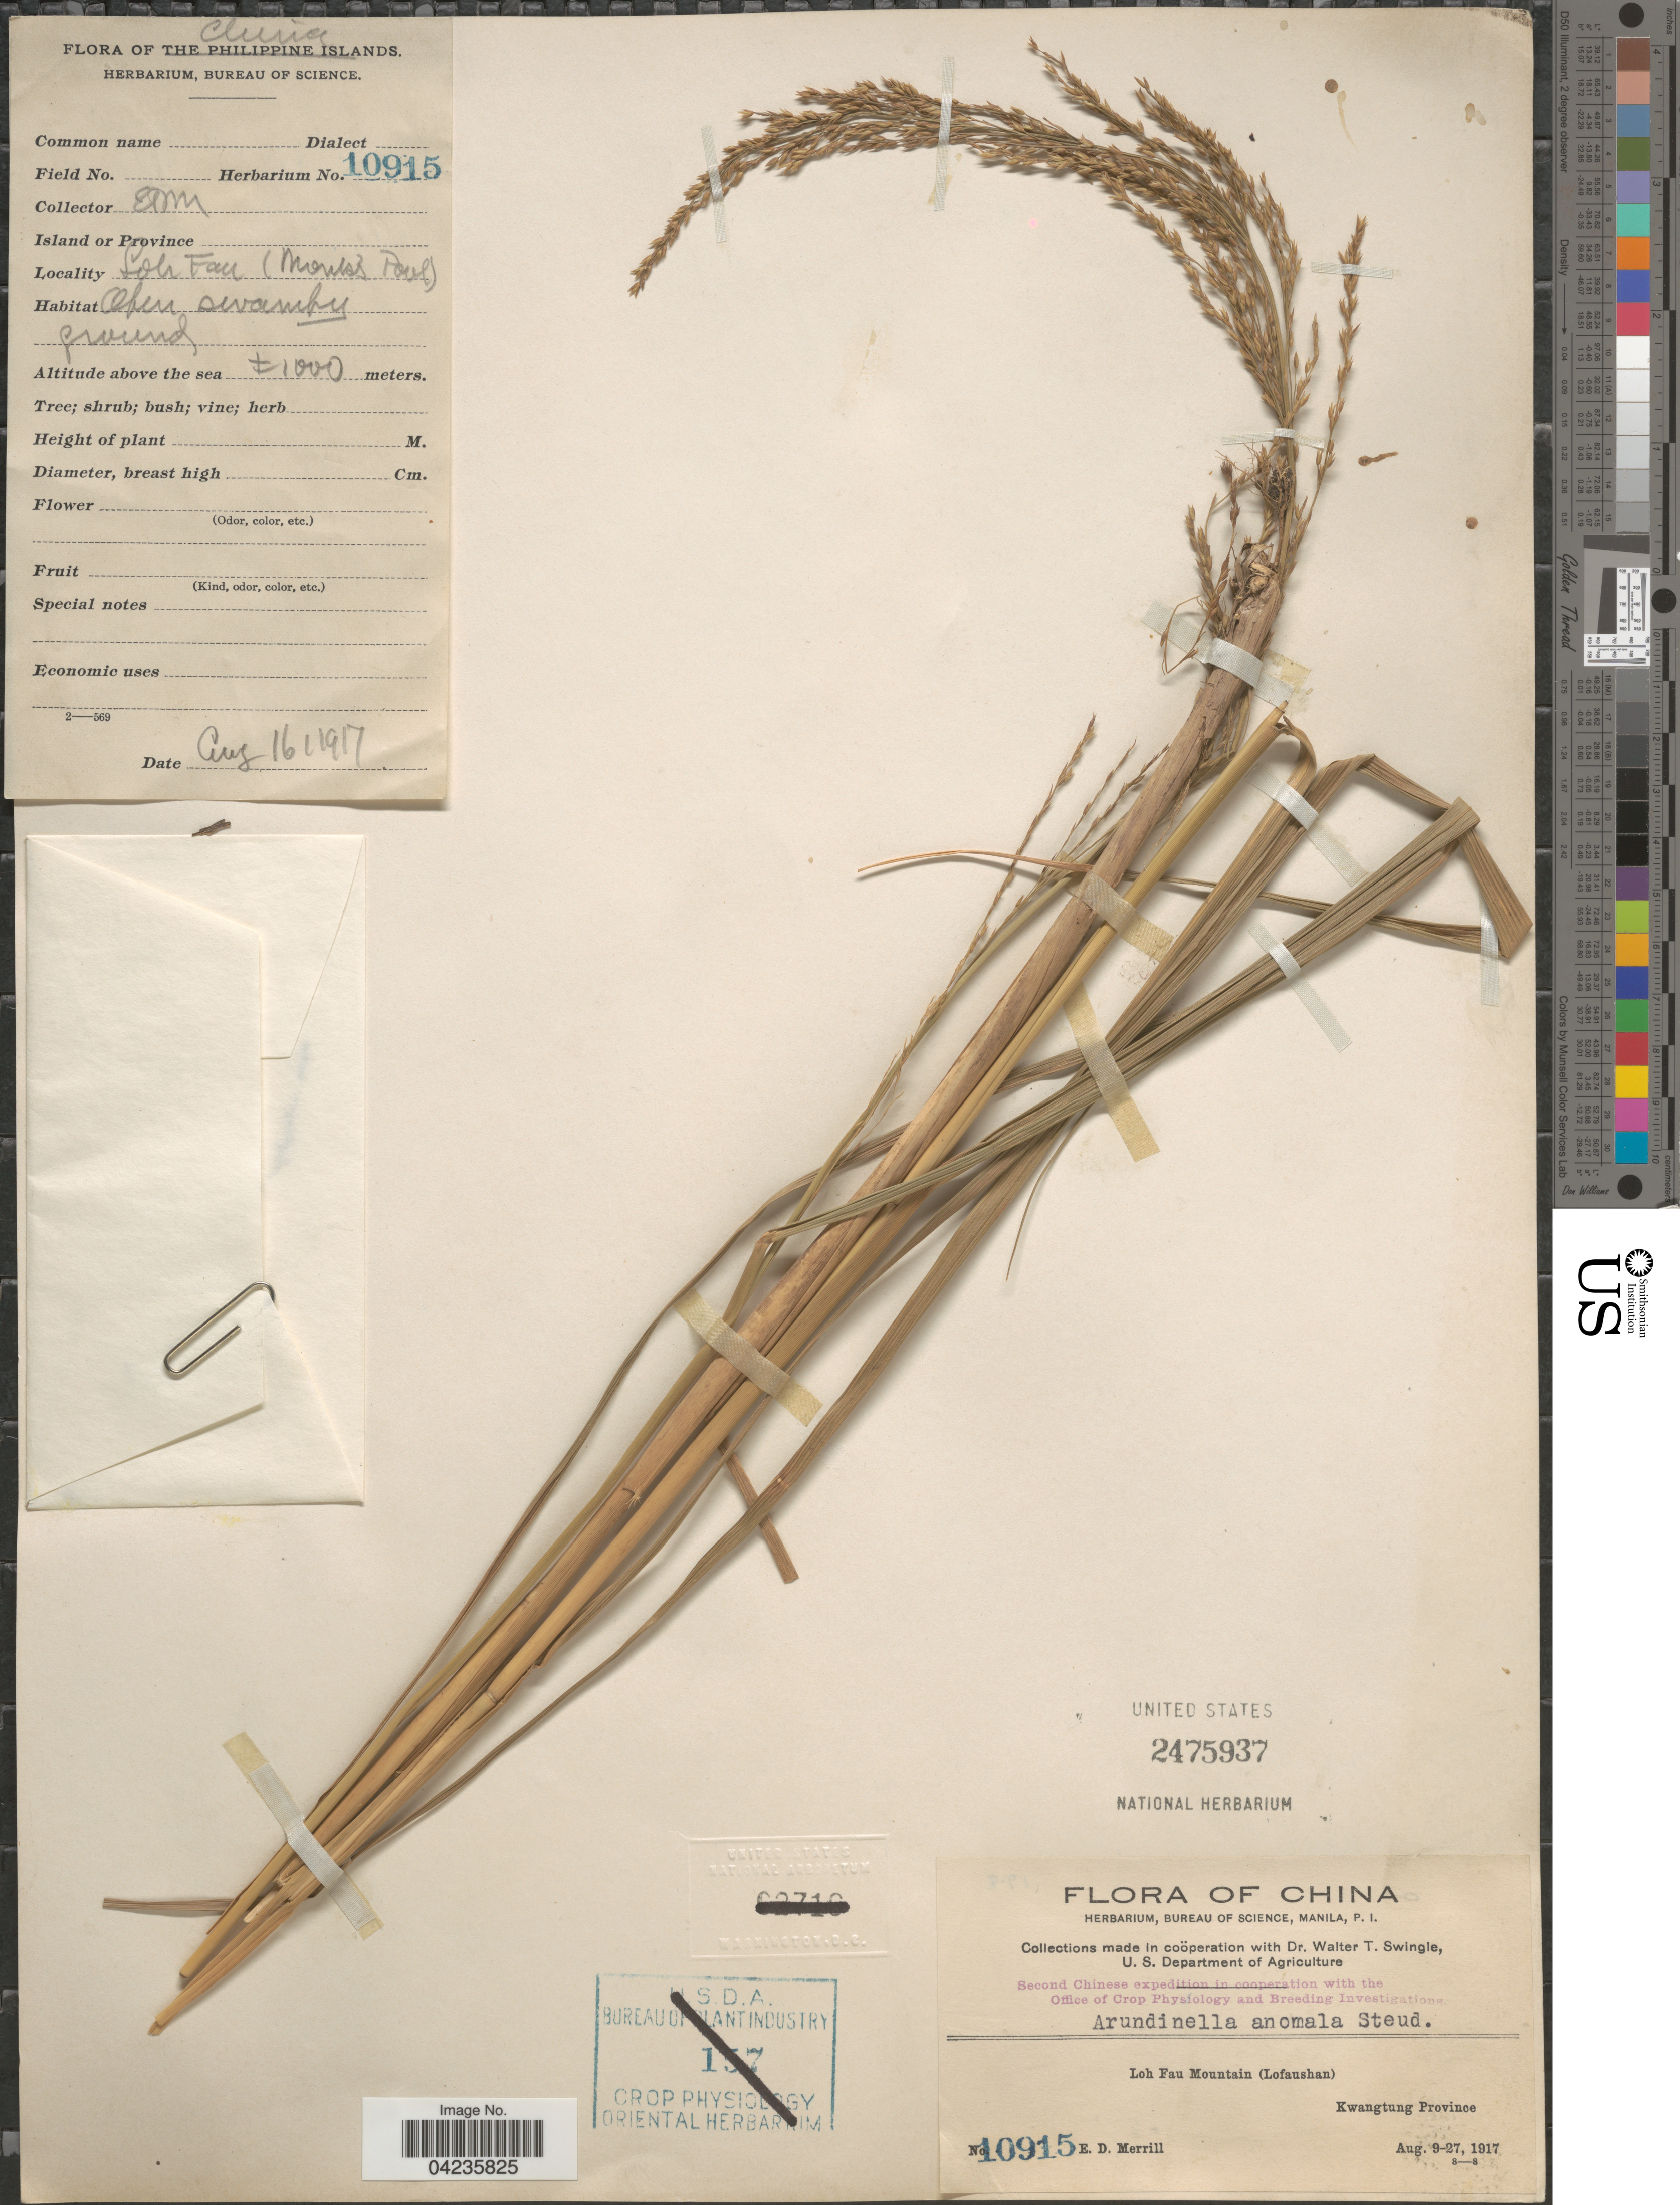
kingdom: Plantae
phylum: Tracheophyta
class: Liliopsida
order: Poales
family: Poaceae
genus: Arundinella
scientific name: Arundinella hirta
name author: (Thunb.) Tanaka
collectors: E. D. Merrill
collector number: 10915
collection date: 1917-08-16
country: China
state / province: Guangdong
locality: Loh Fau ( [illegible text]). Loh Fau Mountain (Lofaushan). Kwangtung Province.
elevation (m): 1000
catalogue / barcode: US 2475937